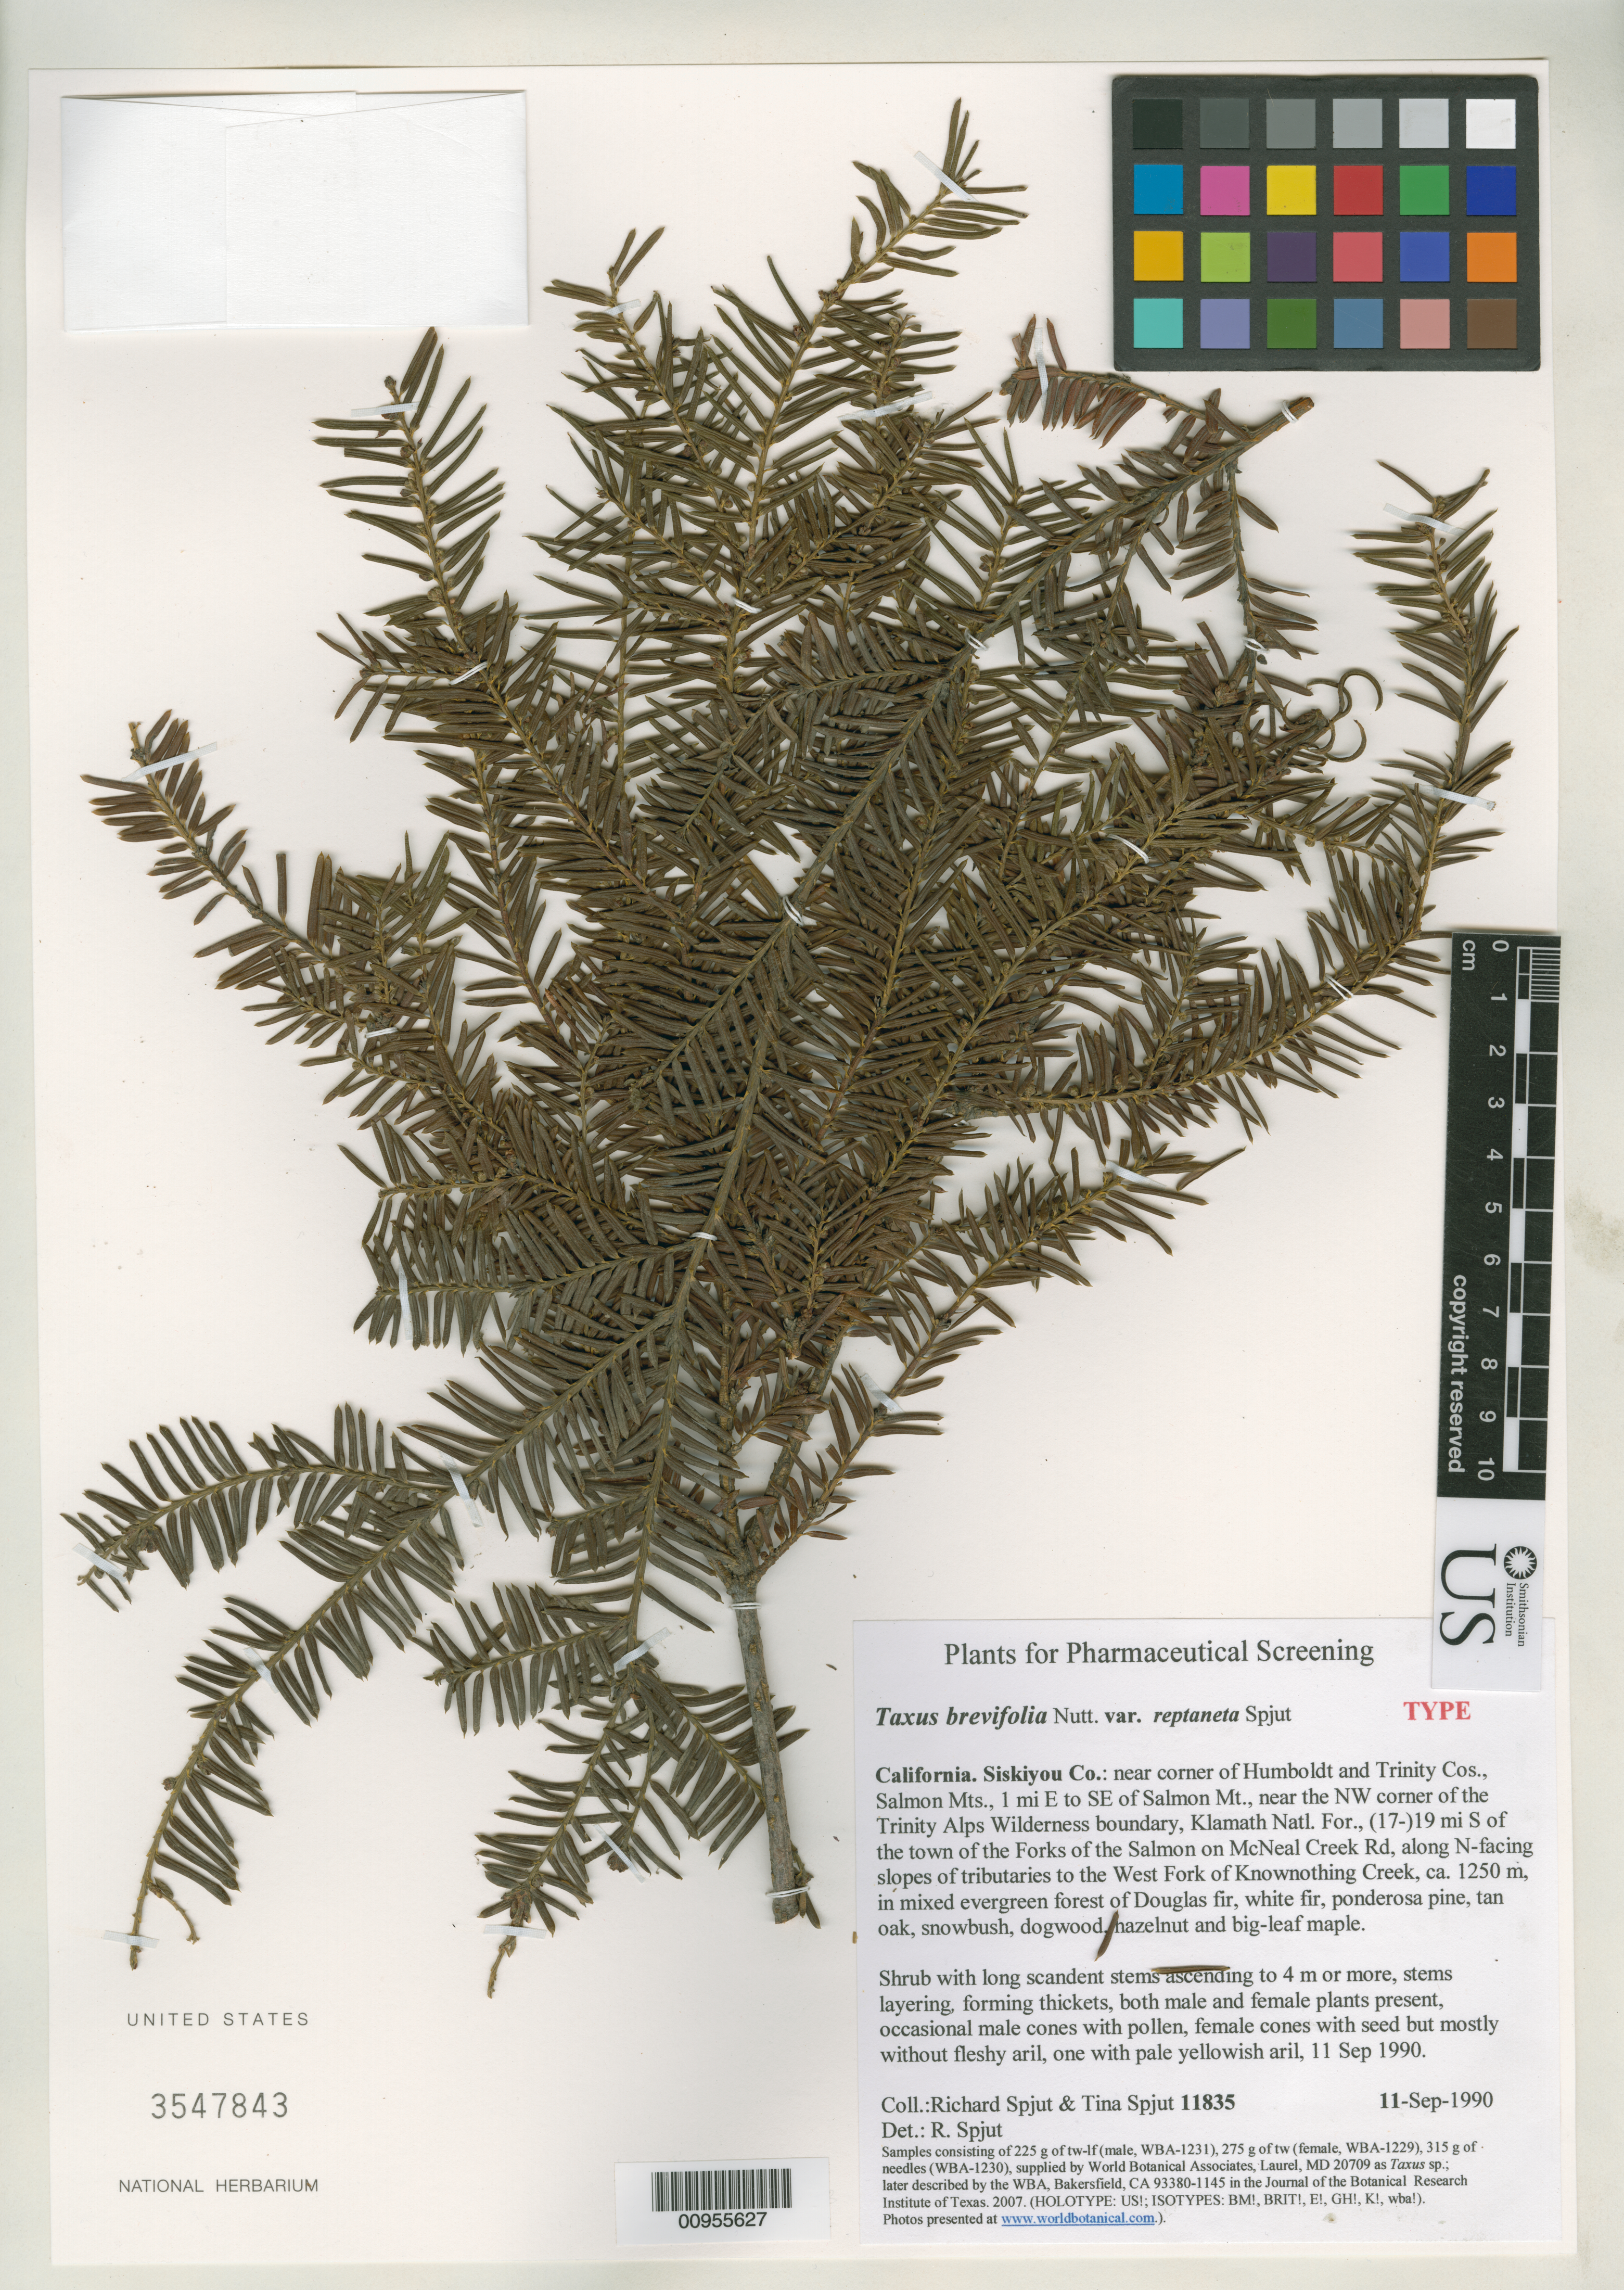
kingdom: Plantae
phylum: Tracheophyta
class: Pinopsida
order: Pinales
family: Taxaceae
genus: Taxus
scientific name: Taxus brevifolia var. reptaneta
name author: Spjut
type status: Holotype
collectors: R. Spjut & T. Spjut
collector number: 11835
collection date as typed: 11 Sep 1990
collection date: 1990-09-11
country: United States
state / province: California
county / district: Siskiyou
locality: Siskiyou Co.: near corner of Humboldt and Trinity Cos., Salmon Mts., 1 mi E to SE of Salmon Mt., near the NW corner of the Trinity Alps Wilderness boundary, Klamath Natl. For., (17-)19 mi S of the town of the Forks of the Salmon on McNeal Creek Rd….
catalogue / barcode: US 3547843